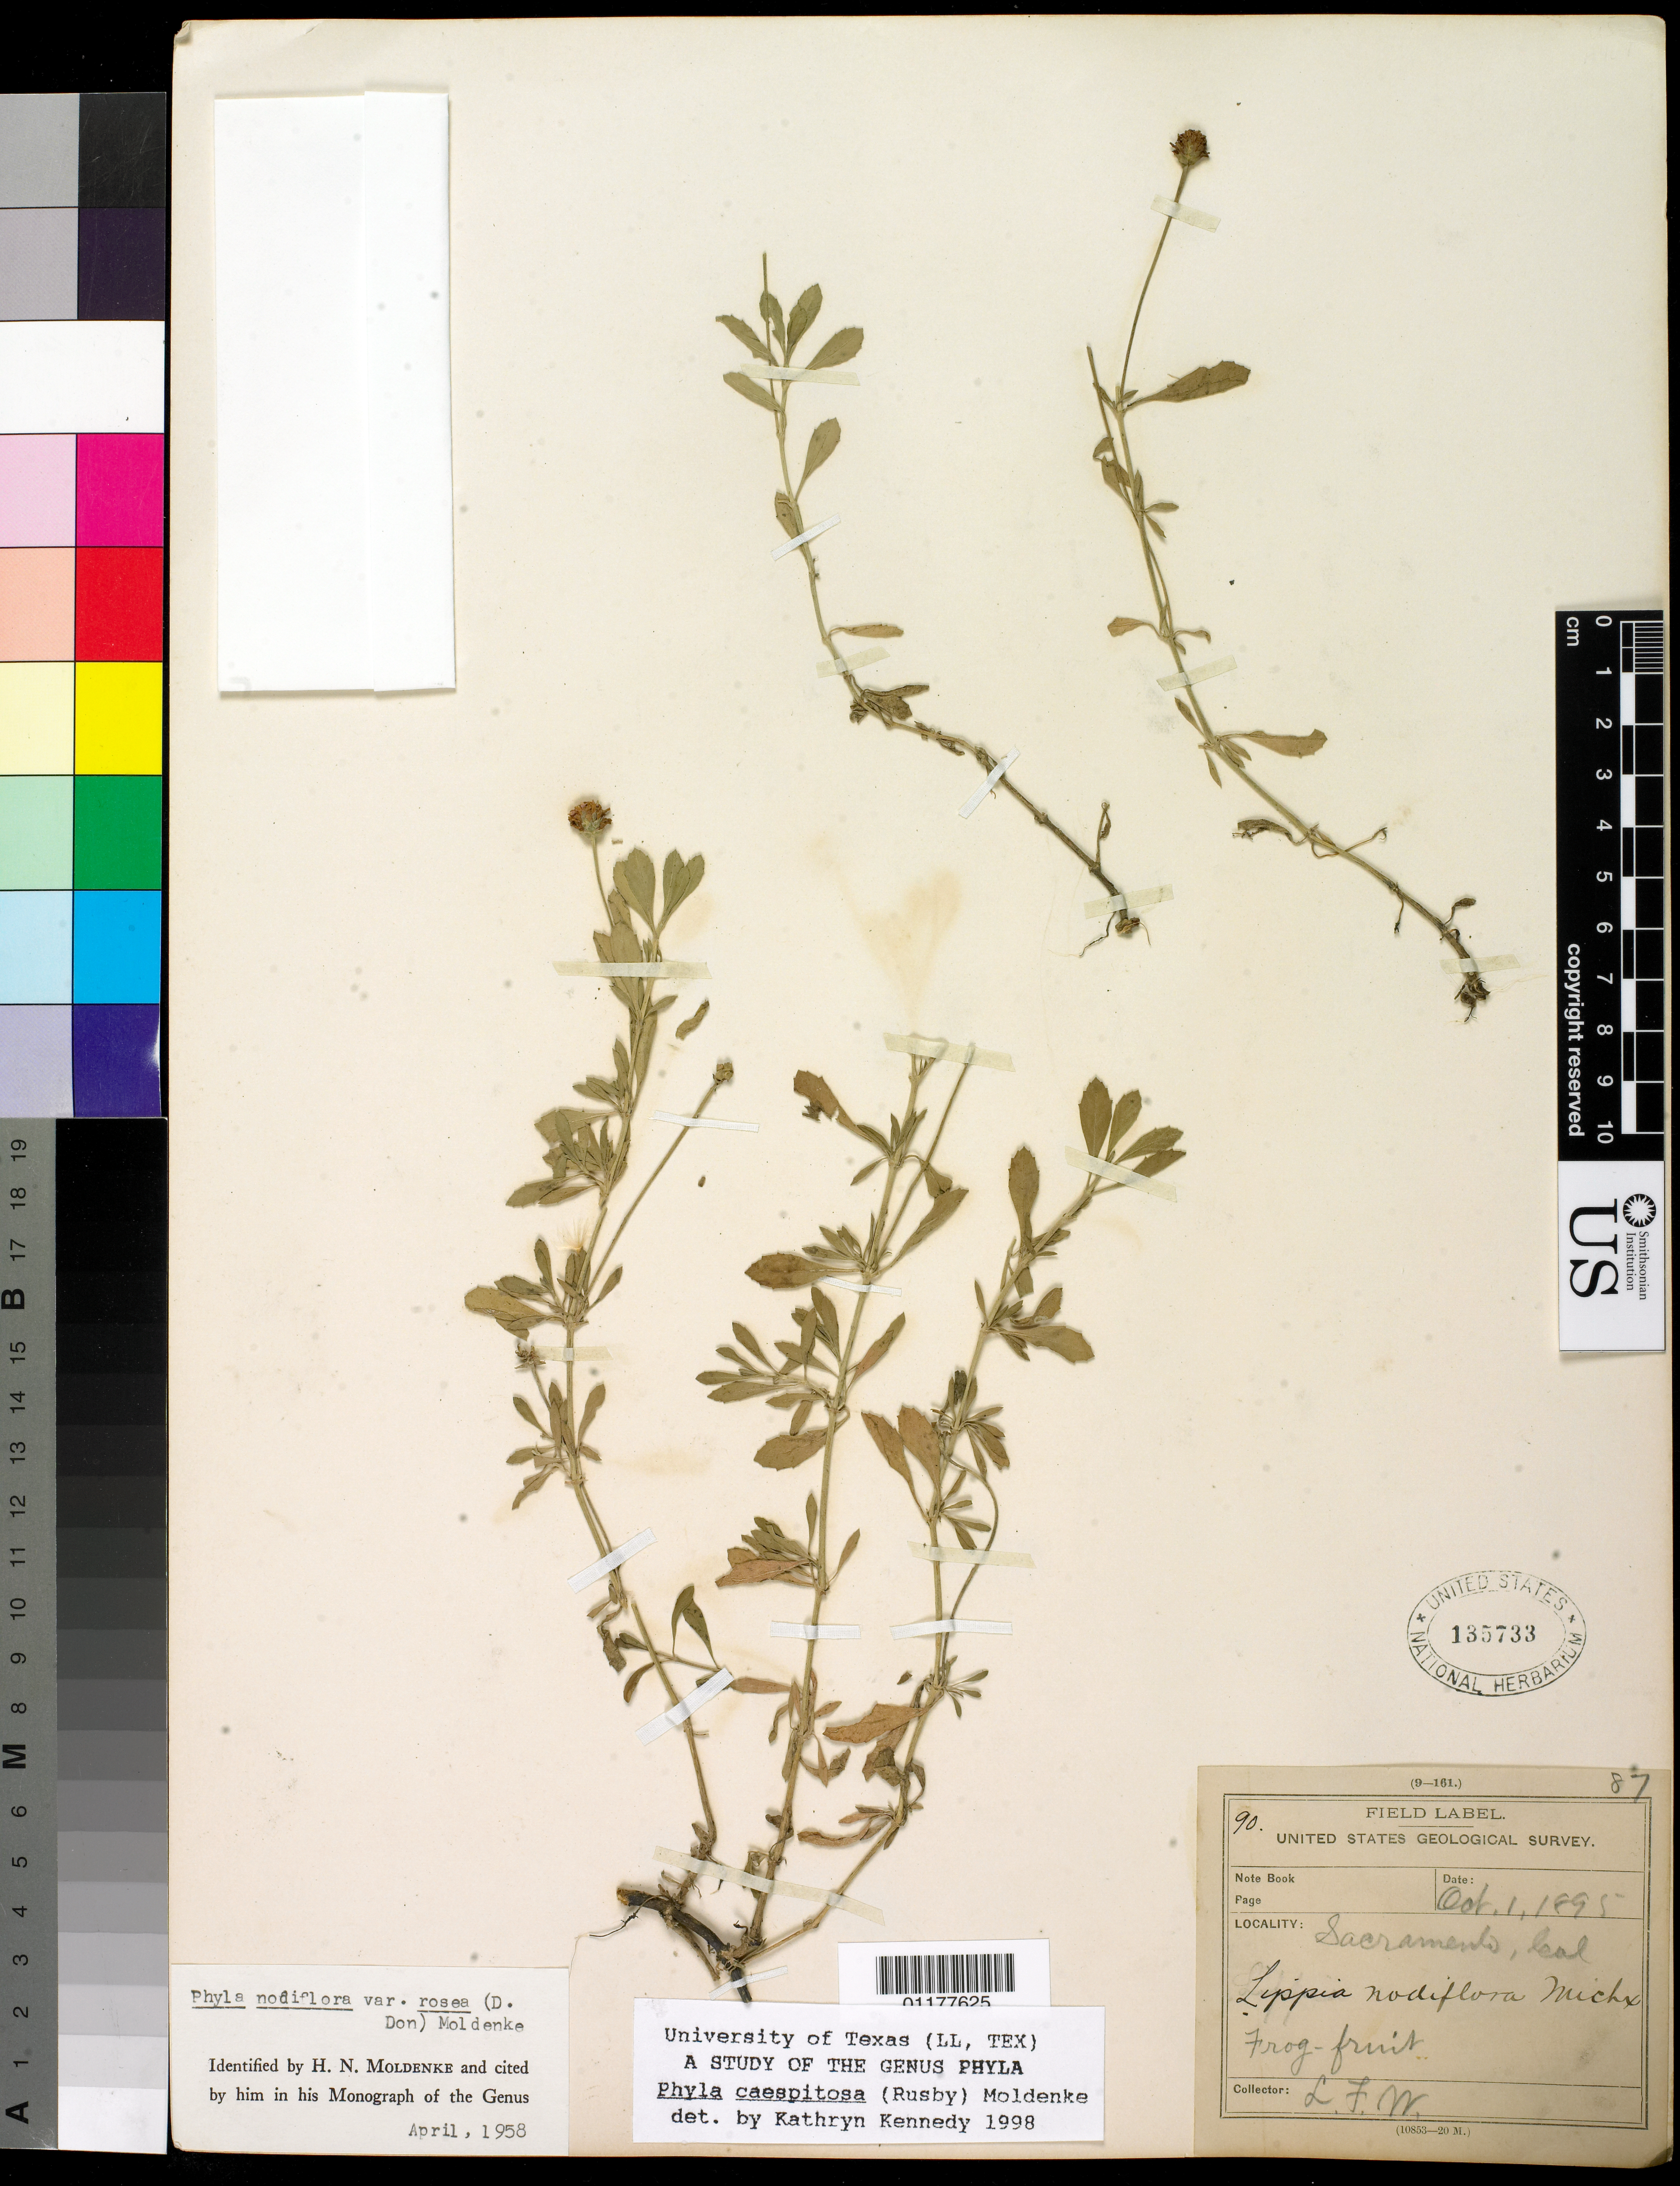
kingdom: Plantae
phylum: Tracheophyta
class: Magnoliopsida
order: Lamiales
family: Verbenaceae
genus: Phyla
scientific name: Phyla caespitosa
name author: (Rusby) Moldenke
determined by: Kennedy, K.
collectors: L. F. Ward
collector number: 90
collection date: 1895-10-01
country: United States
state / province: California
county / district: Sacramento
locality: Sacramento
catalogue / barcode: US 135733